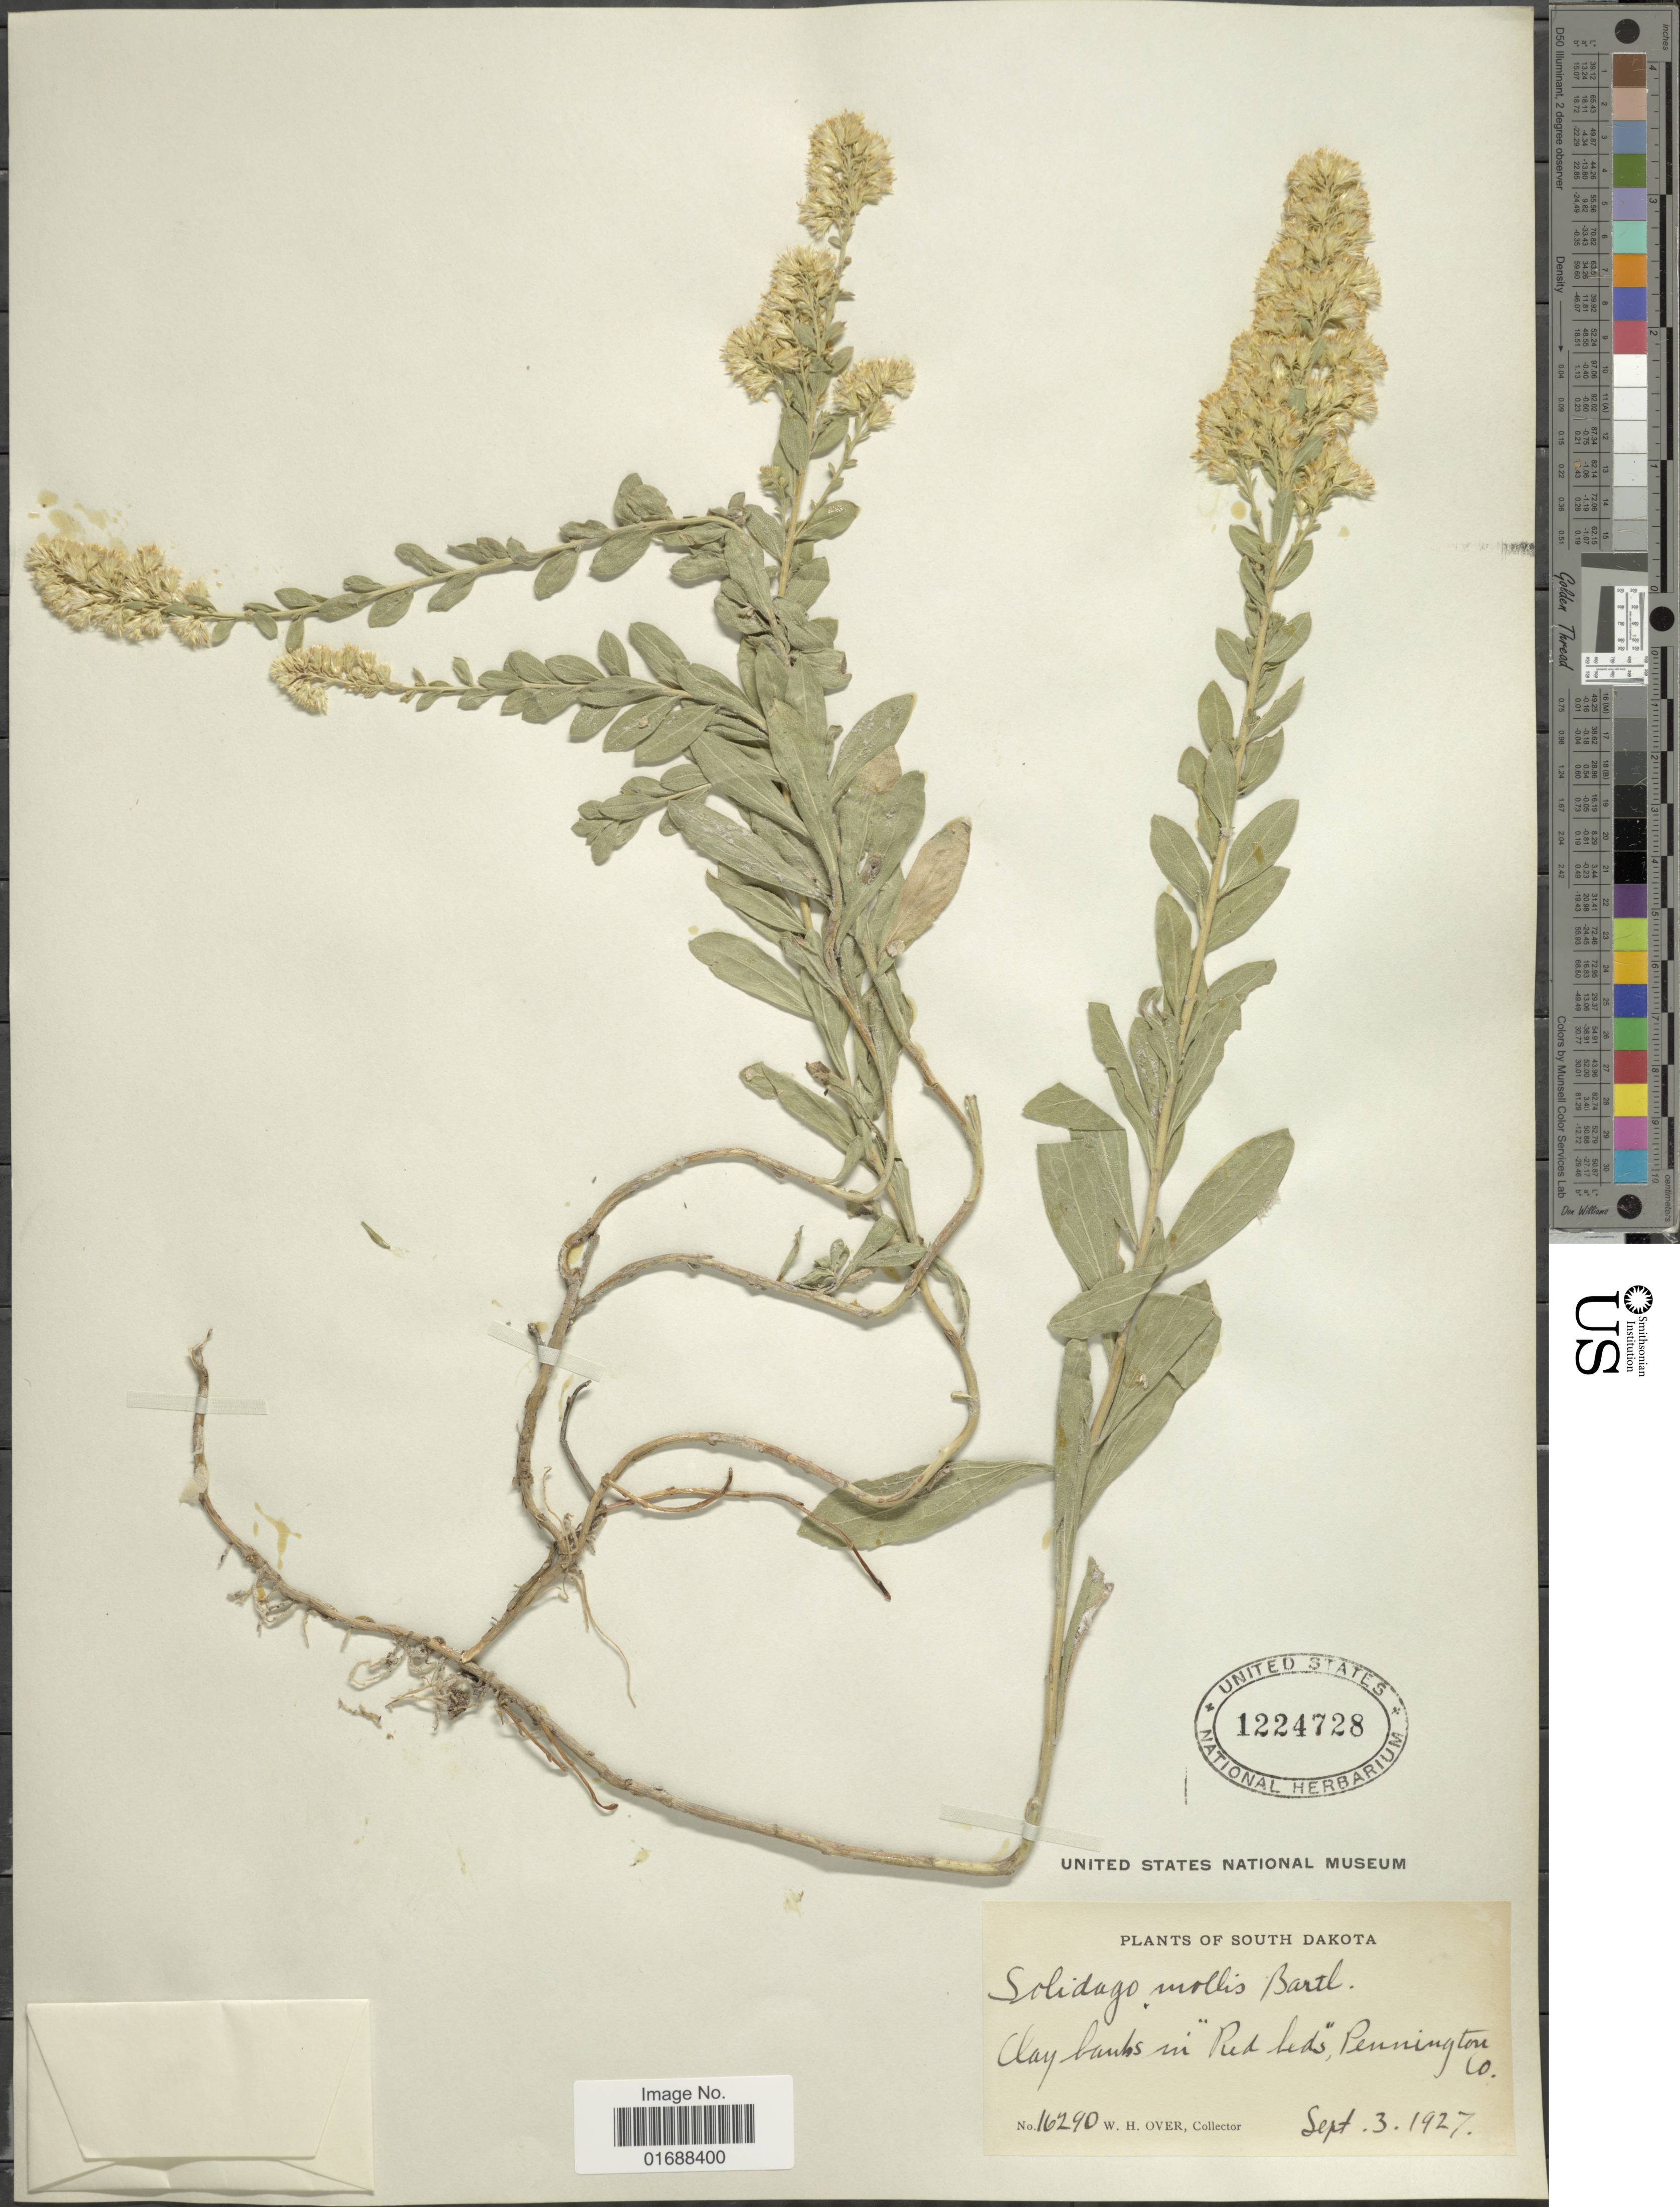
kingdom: Plantae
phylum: Tracheophyta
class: Magnoliopsida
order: Asterales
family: Asteraceae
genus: Solidago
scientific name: Solidago mollis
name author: Bartl.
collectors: W. Over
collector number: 16290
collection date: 1927-09-03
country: United States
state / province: South Dakota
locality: Clay banks in Red heds, Pennington Co.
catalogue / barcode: US 1224728